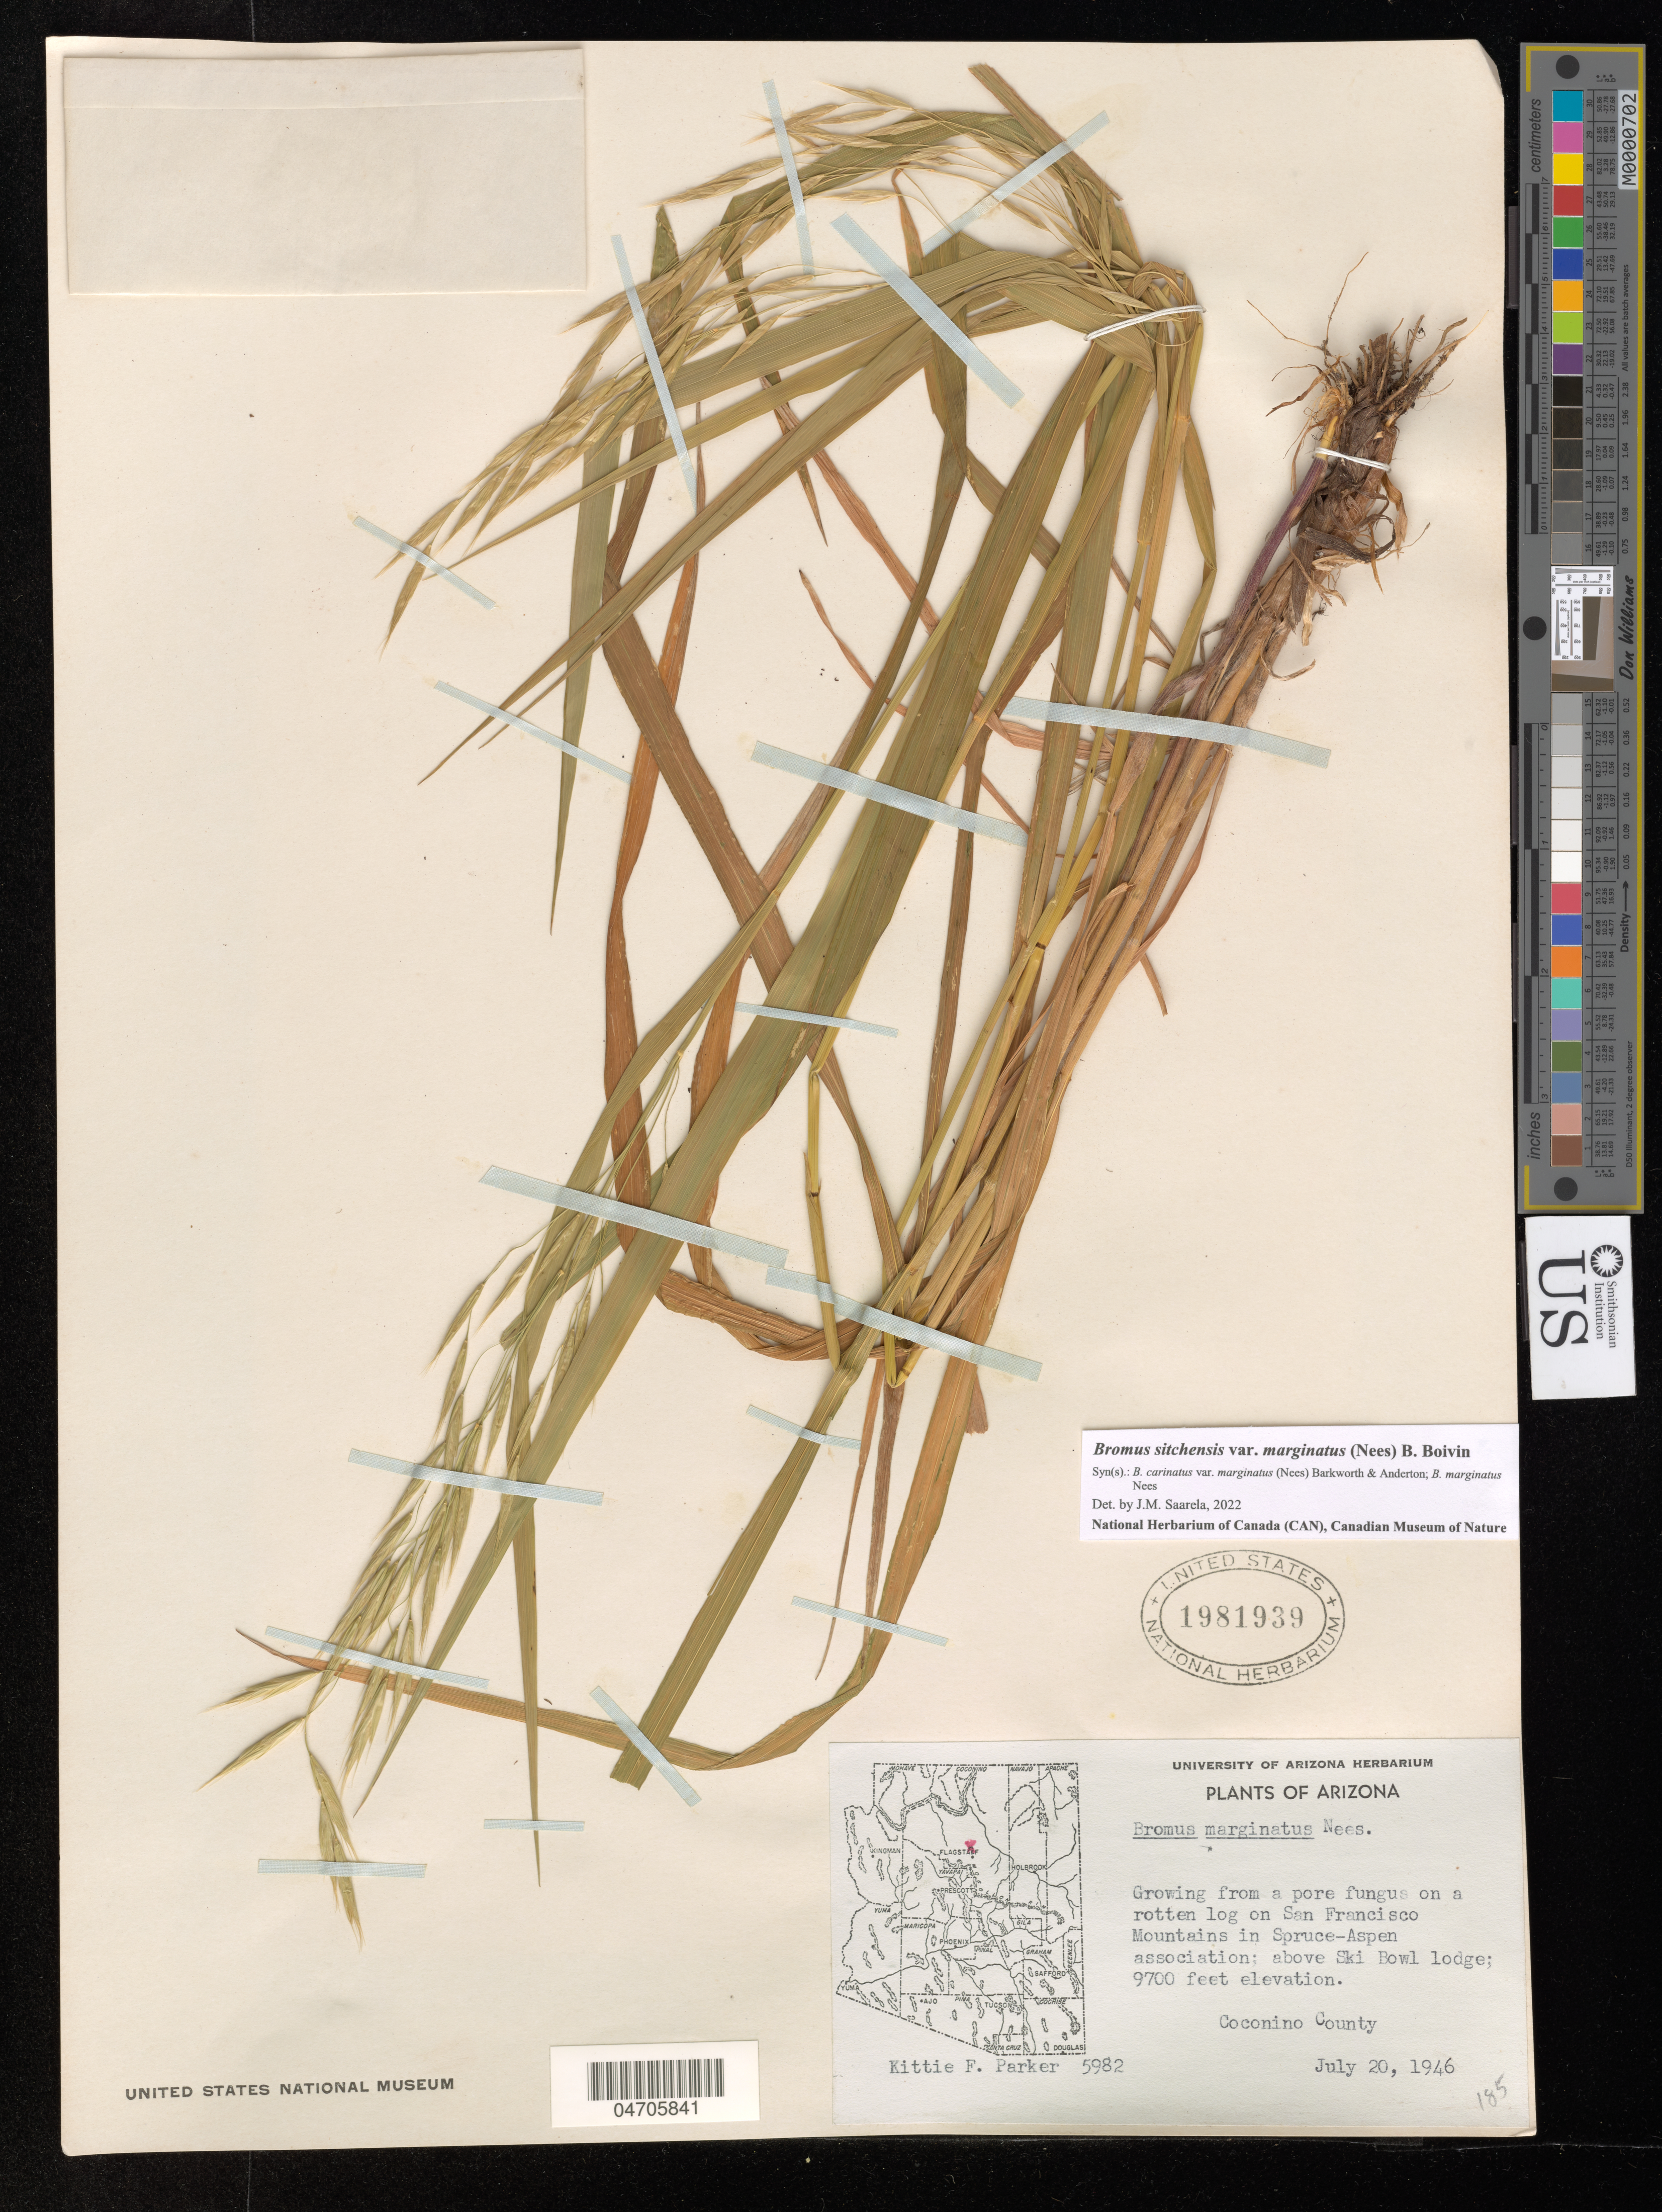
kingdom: Plantae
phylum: Tracheophyta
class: Liliopsida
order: Poales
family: Poaceae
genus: Bromus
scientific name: Bromus sitchensis var. polyanthus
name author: (Scribn. ex Shear) R.E. Brainerd & Otting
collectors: K. F. Parker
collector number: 5982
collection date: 1946-07-20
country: United States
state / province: Arizona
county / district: Coconino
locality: On a rotten log on San Francisco Mountains in Spruce-Aspen association; above Ski Bowl lodge. Coconino County.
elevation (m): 2957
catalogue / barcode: US 1981939